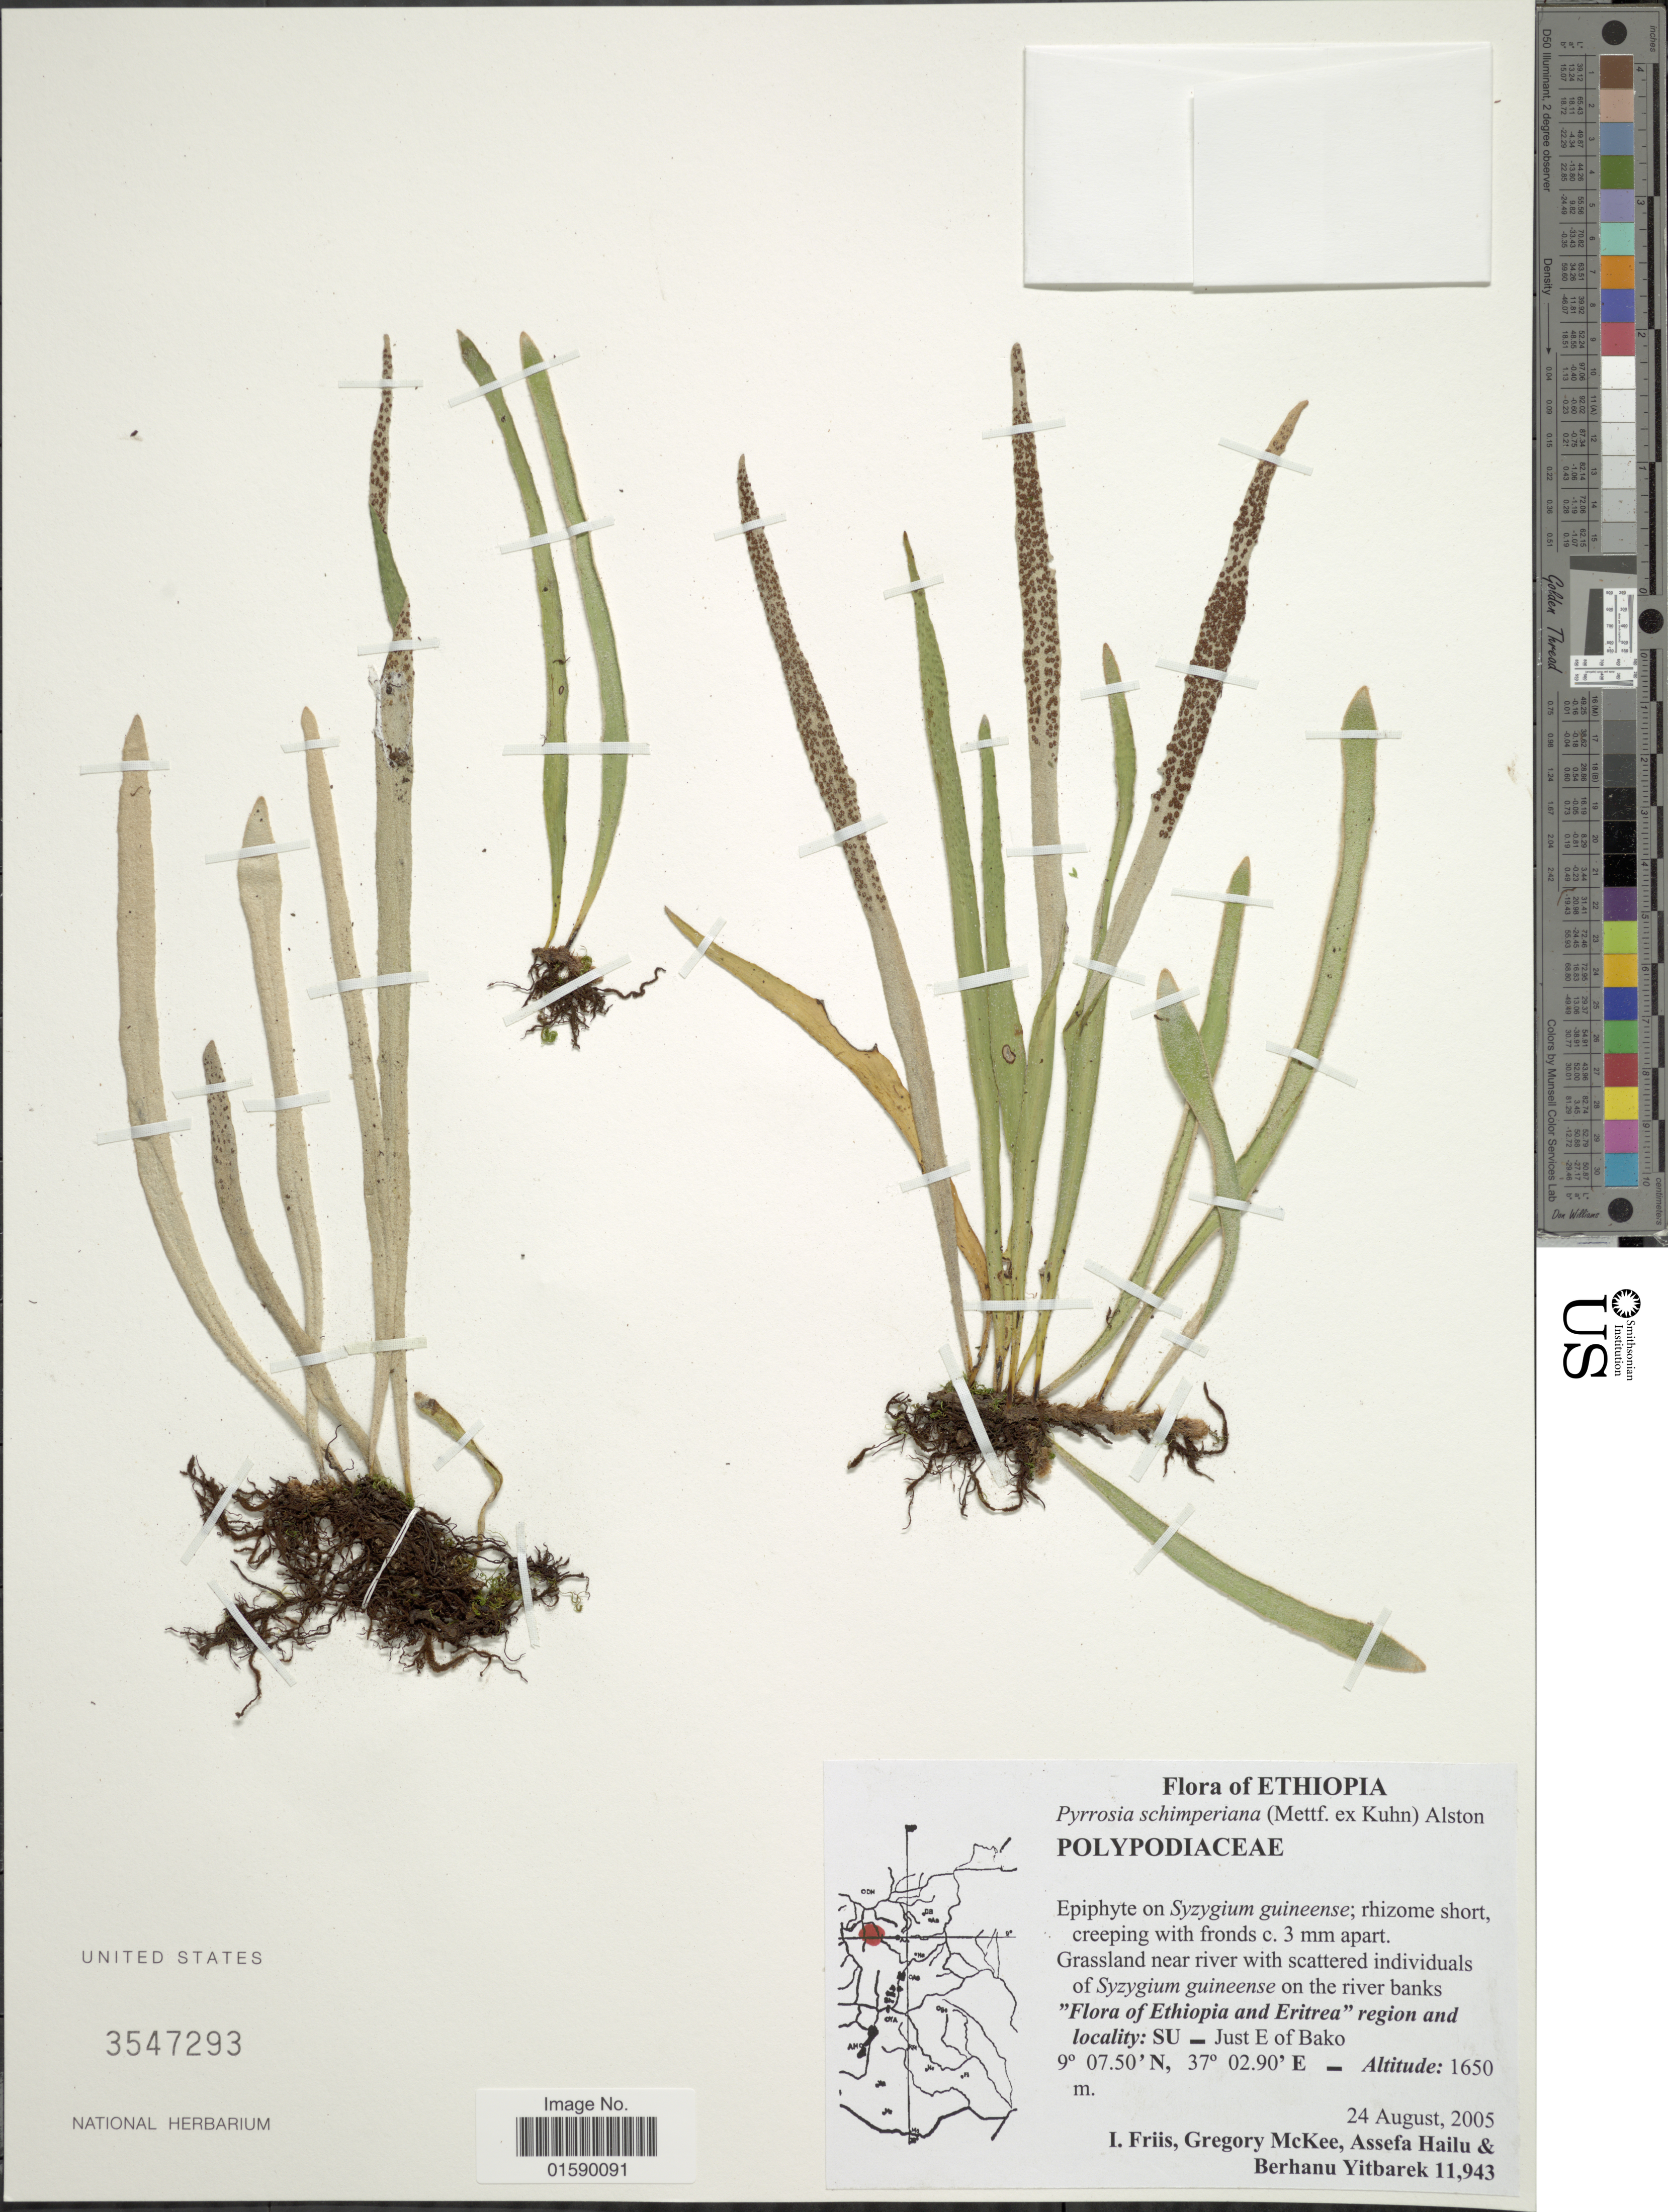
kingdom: Plantae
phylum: Tracheophyta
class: Polypodiopsida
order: Polypodiales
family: Polypodiaceae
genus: Pyrrosia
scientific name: Pyrrosia schimperiana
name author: (Mett. ex Kuhn) Alston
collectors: I. Friis, G. S. McKee, A. Hailu & B. Yitbarek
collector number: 11943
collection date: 2005-08-24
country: Ethiopia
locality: Ethiopia and Eritea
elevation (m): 1650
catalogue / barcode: US 3547293